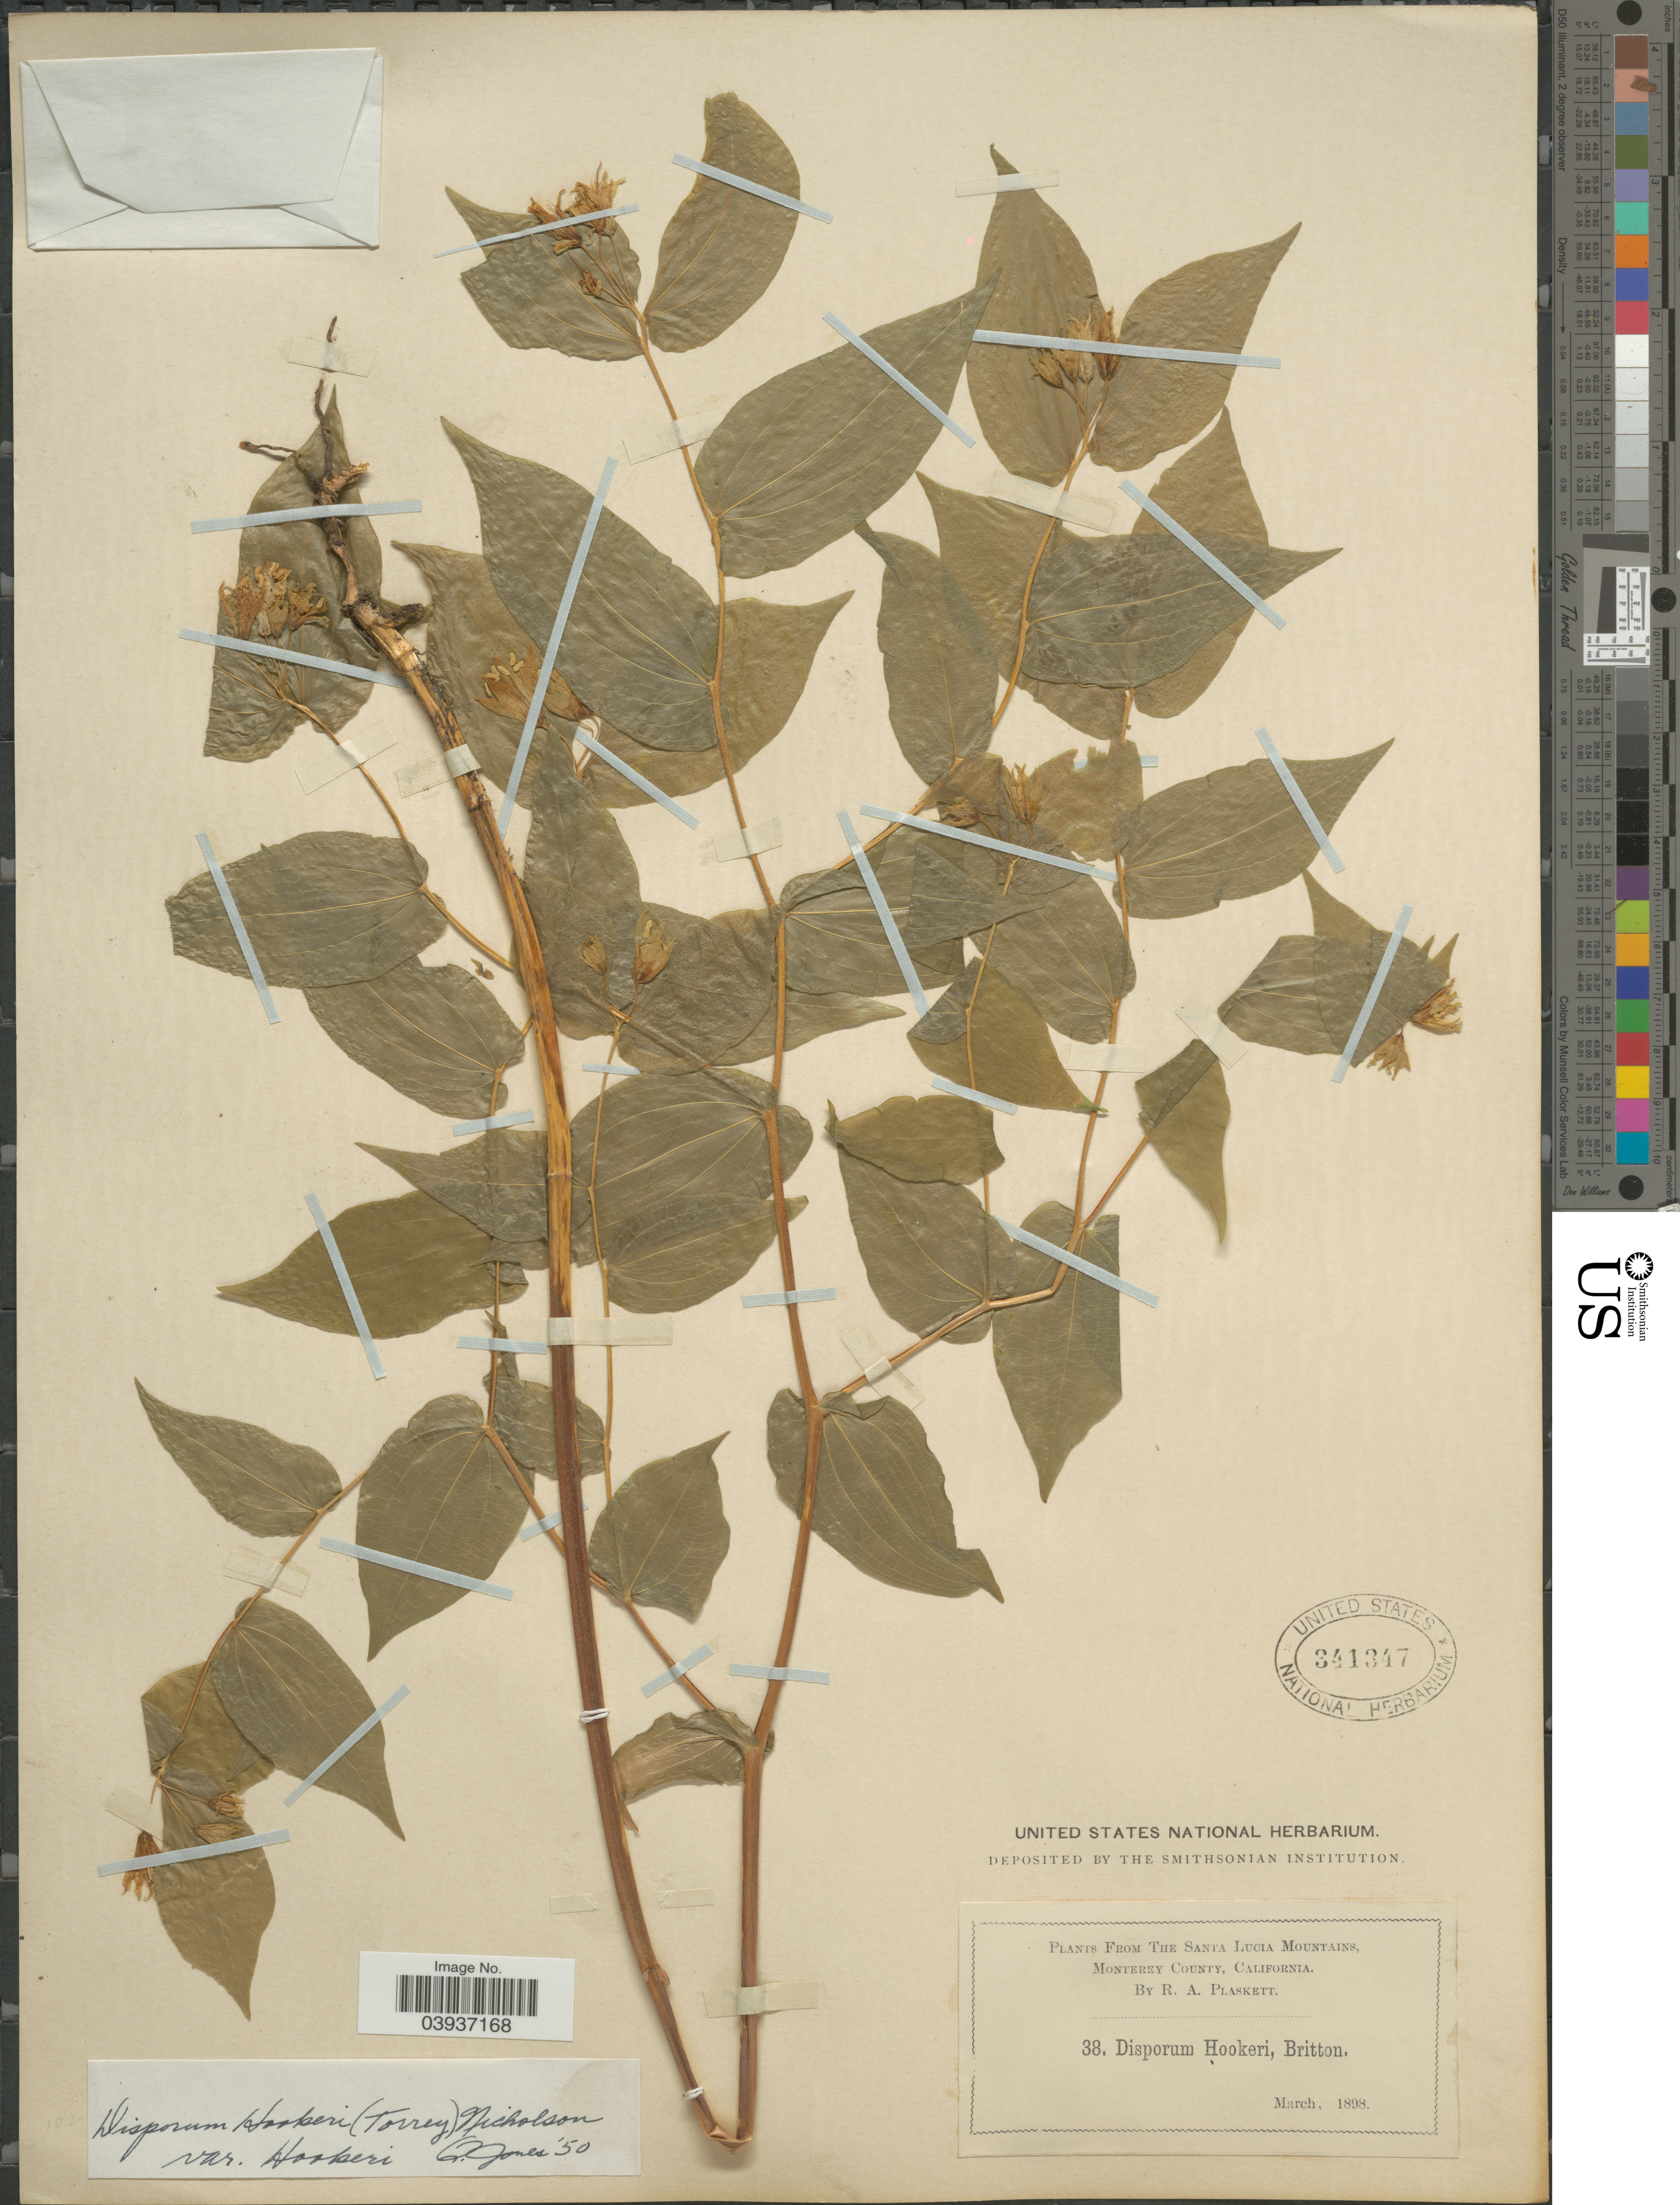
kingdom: Plantae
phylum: Tracheophyta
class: Liliopsida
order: Liliales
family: Colchicaceae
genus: Disporum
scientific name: Disporum hookeri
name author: (Torr.) G. Nicholson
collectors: R. Plaskett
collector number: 38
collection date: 1898-03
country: United States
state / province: California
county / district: Monterey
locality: The Santa Lucia Mountains, Monterey County.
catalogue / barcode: US 341347